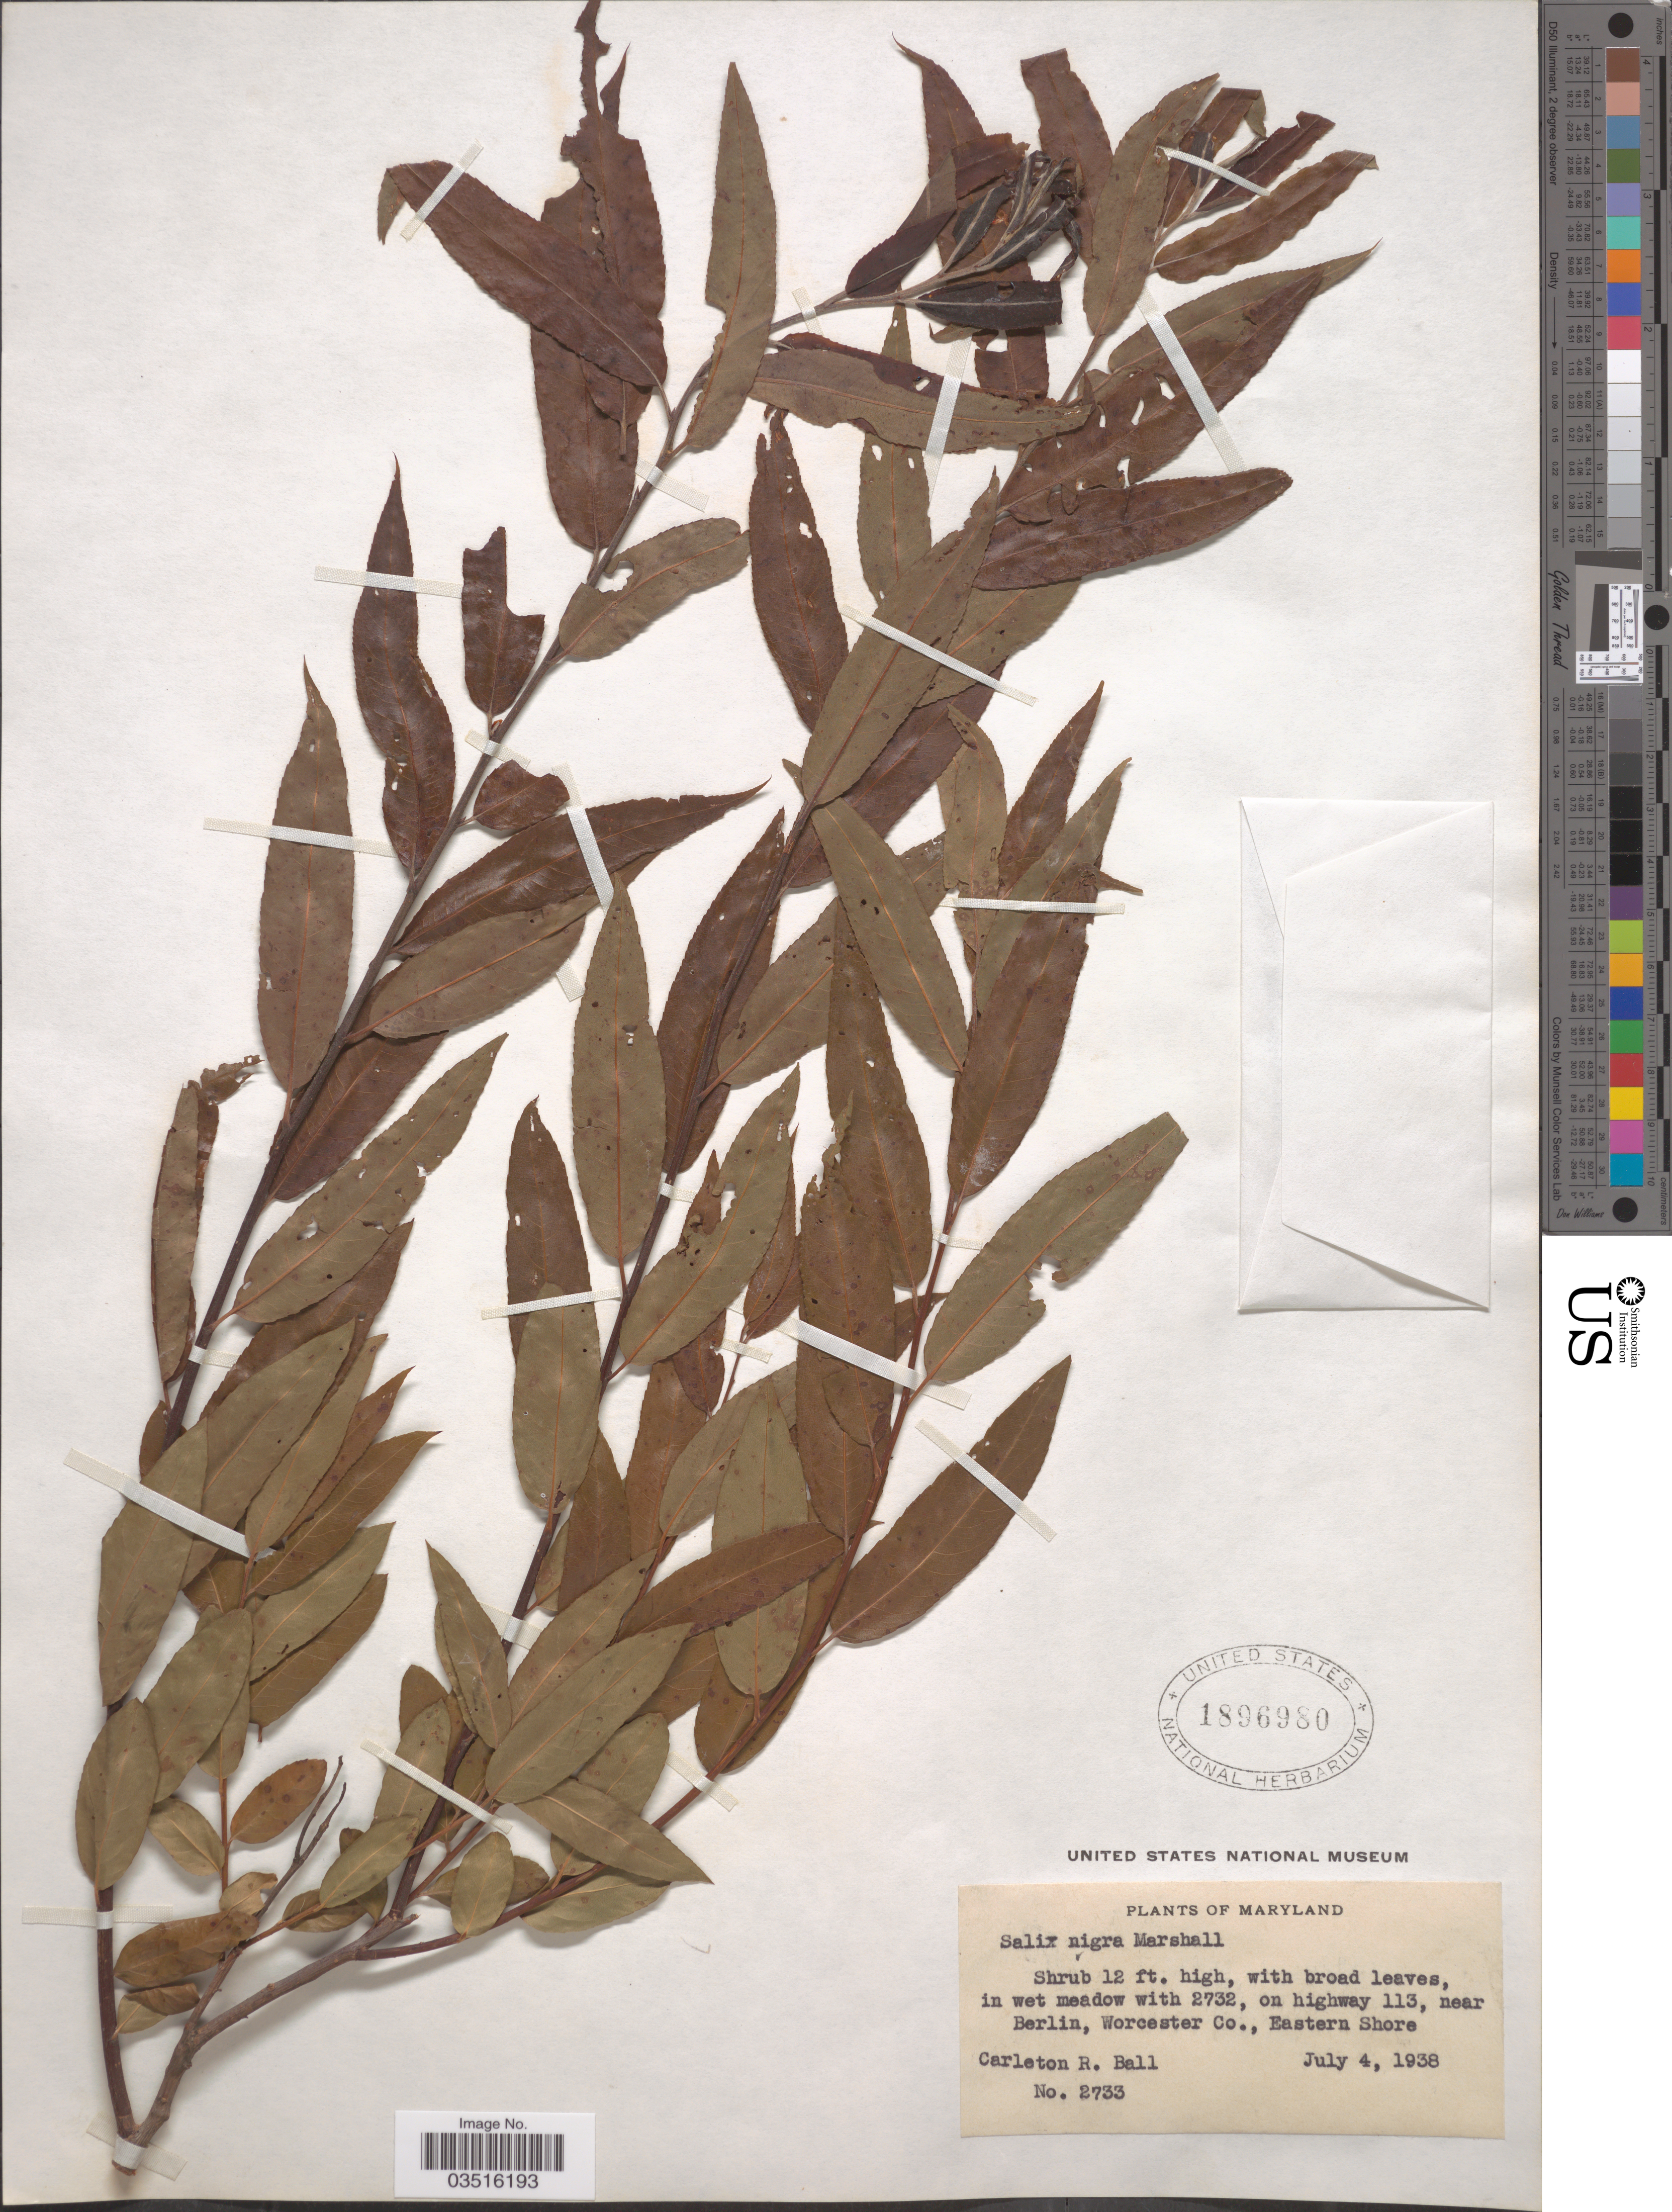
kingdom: Plantae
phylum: Tracheophyta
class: Magnoliopsida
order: Malpighiales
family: Salicaceae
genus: Salix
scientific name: Salix nigra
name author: Marshall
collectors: C. R. Ball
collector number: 2733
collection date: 1938-07-04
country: United States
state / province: Maryland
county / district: Worcester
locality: On highway 113, near Berlin, Worcester Co., Eastern Shore.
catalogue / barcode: US 1896980